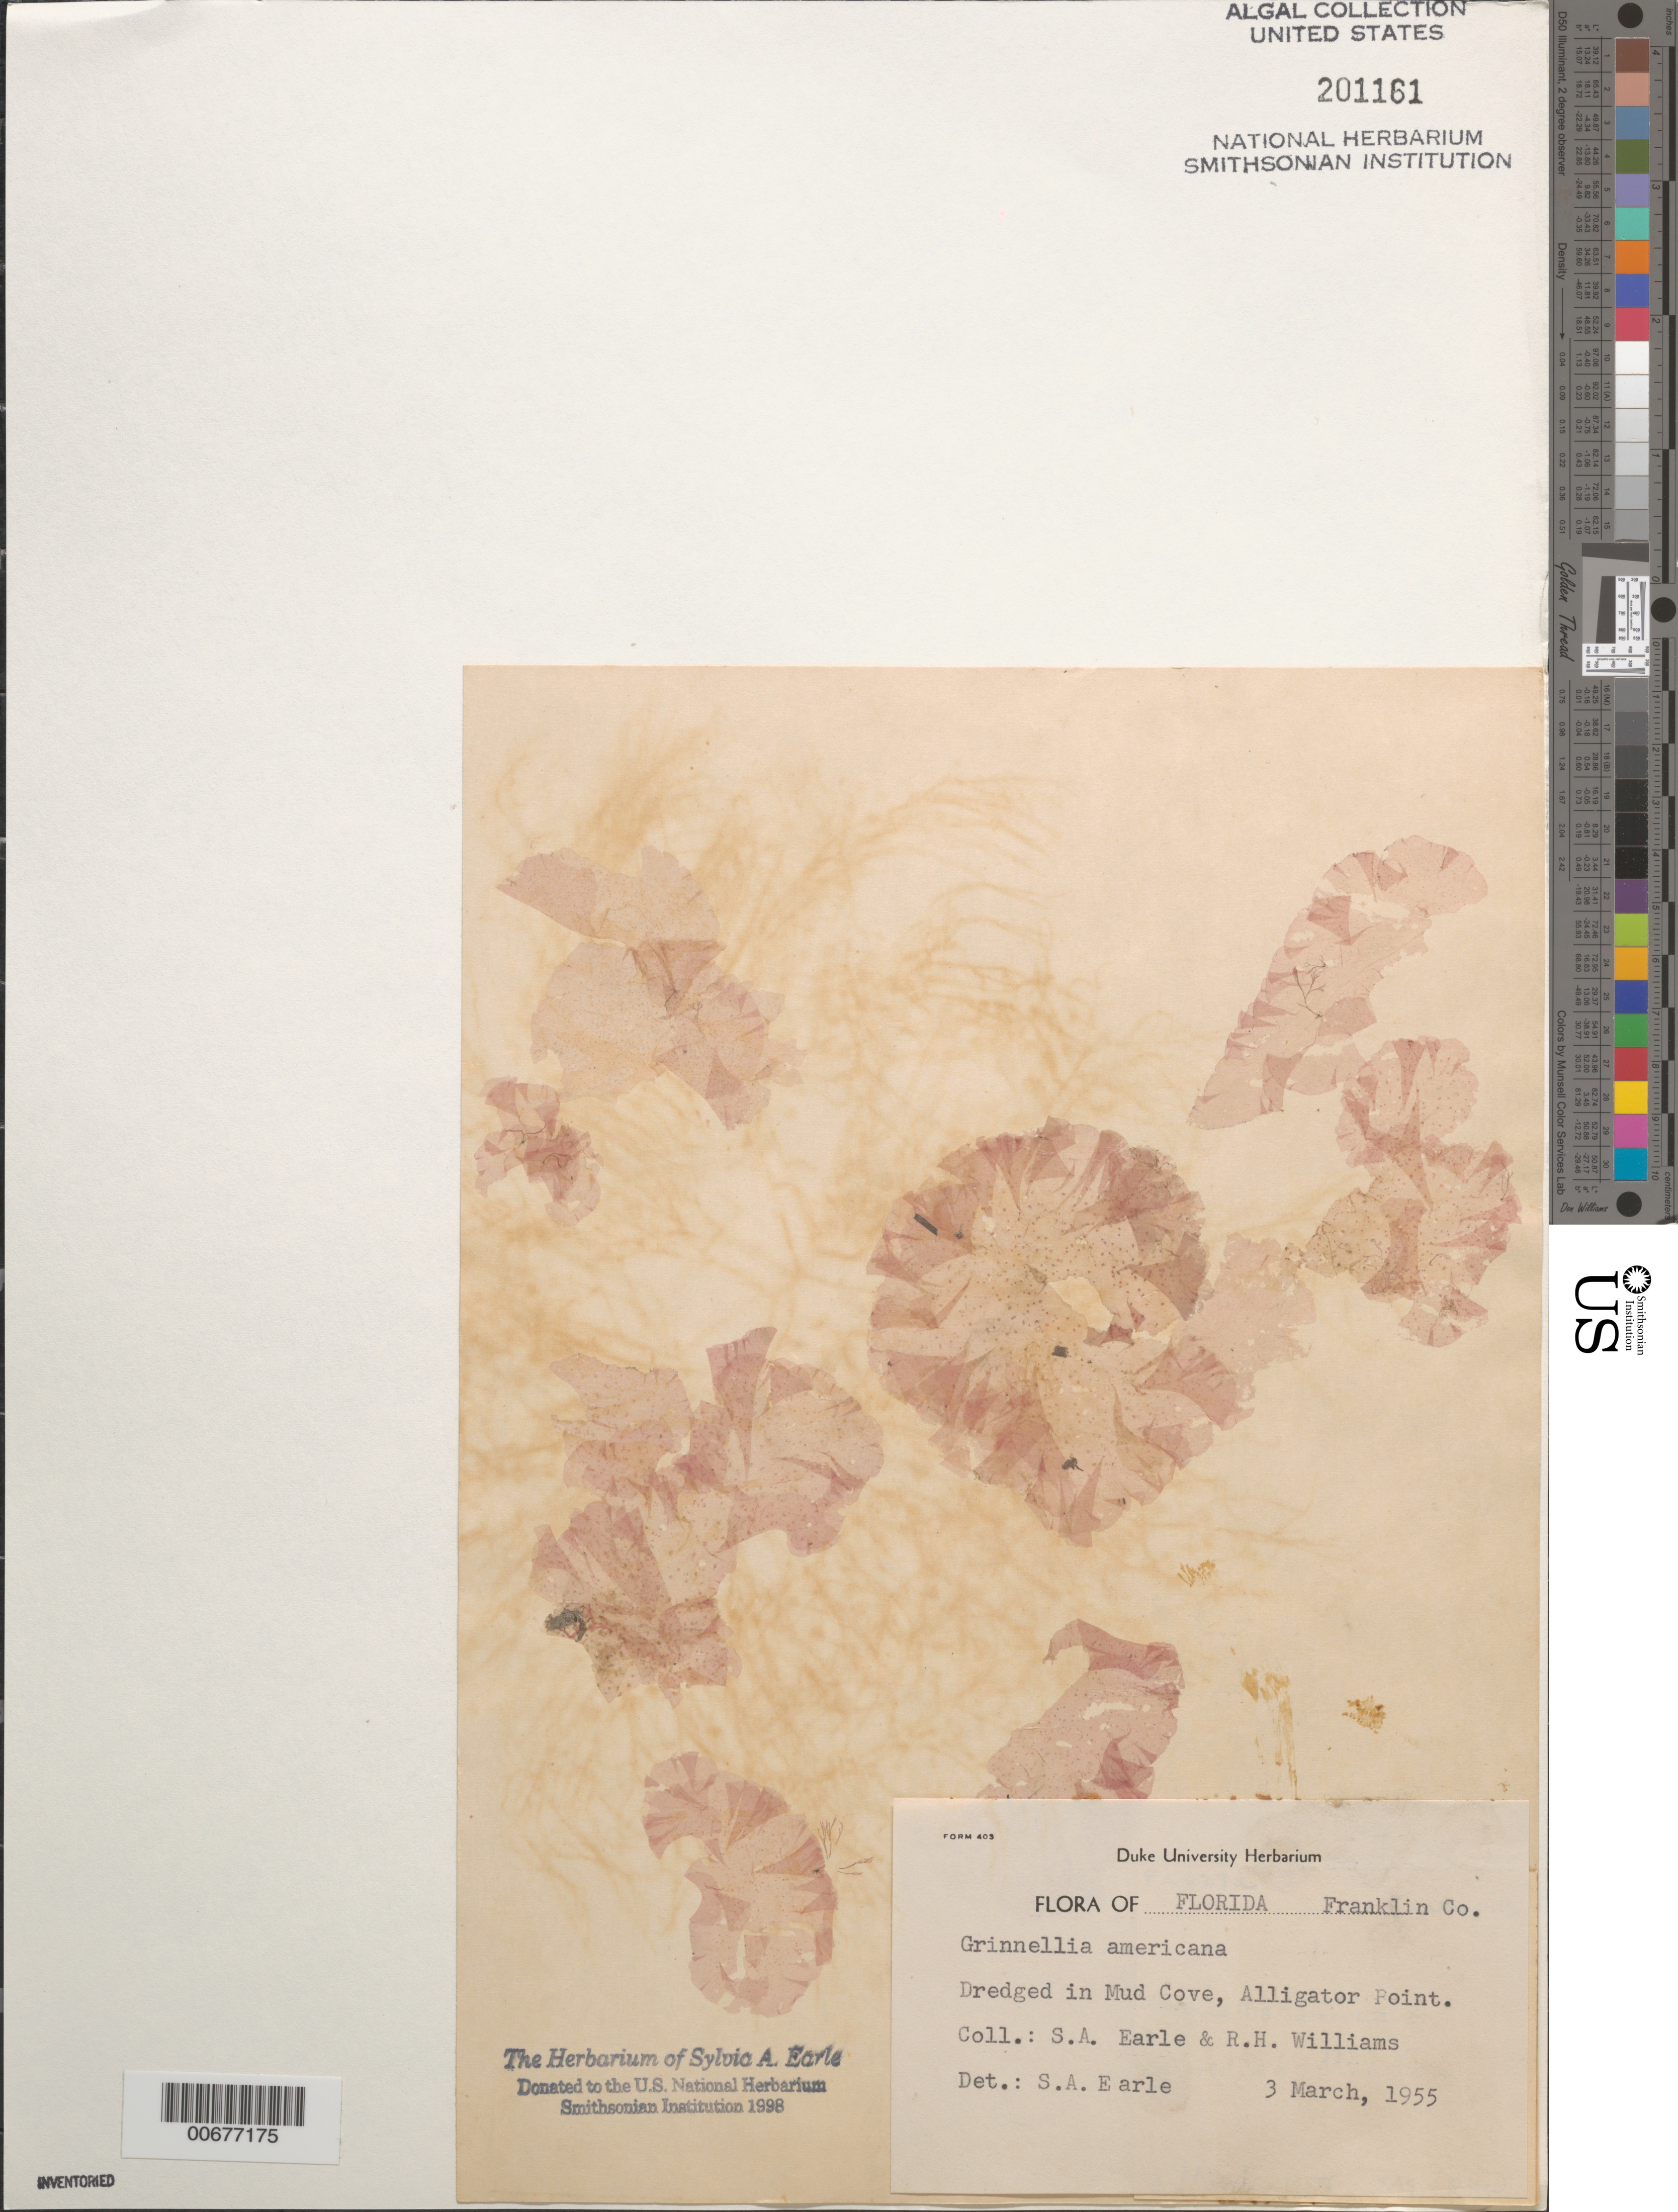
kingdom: Plantae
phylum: Rhodophyta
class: Florideophyceae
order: Ceramiales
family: Delesseriaceae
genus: Grinnellia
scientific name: Grinnellia americana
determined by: Earle, S. A.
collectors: S. A. Earle & R. H. Williams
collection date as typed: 03 Mar 1955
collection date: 1955-03-03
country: United States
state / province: Florida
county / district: Franklin County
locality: Mud Cove, Alligator Point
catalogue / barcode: US 201161